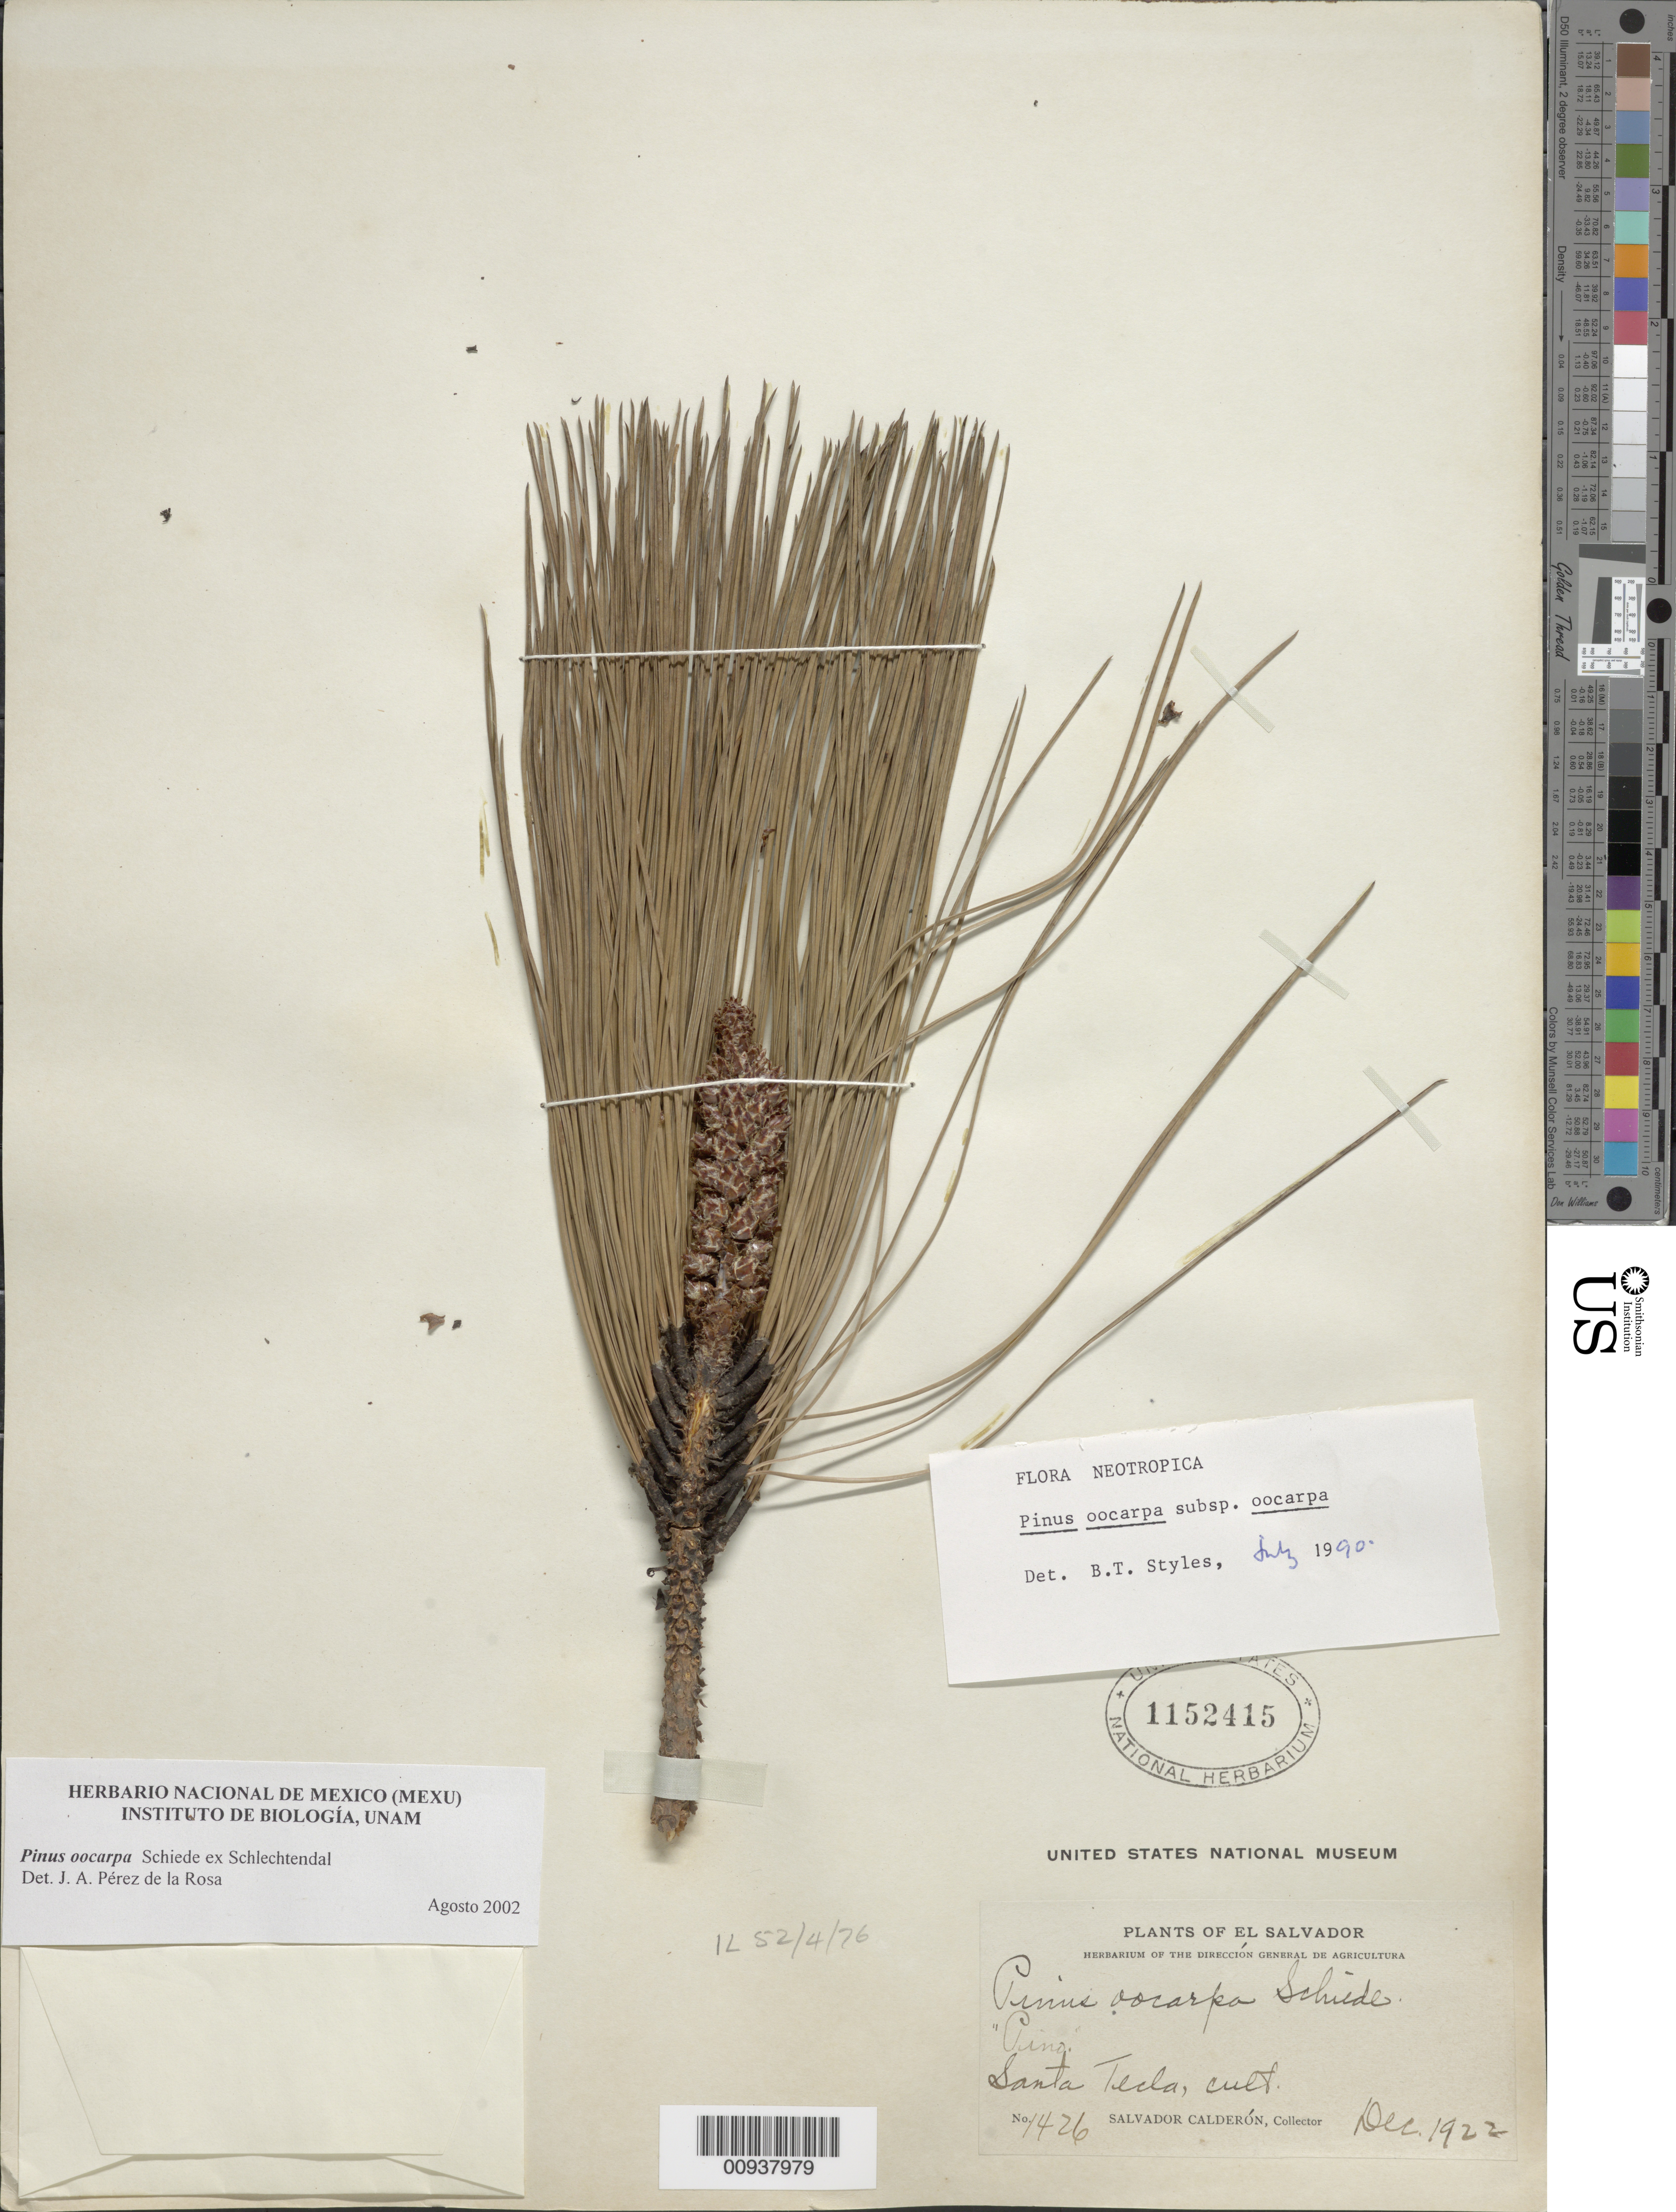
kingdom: Plantae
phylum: Tracheophyta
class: Pinopsida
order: Pinales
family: Pinaceae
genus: Pinus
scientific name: Pinus oocarpa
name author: Schiede ex Schltdl.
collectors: S. Calderón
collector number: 1426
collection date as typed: Dec 1922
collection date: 1922-12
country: El Salvador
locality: Santa Tecla.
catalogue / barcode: US 1152415